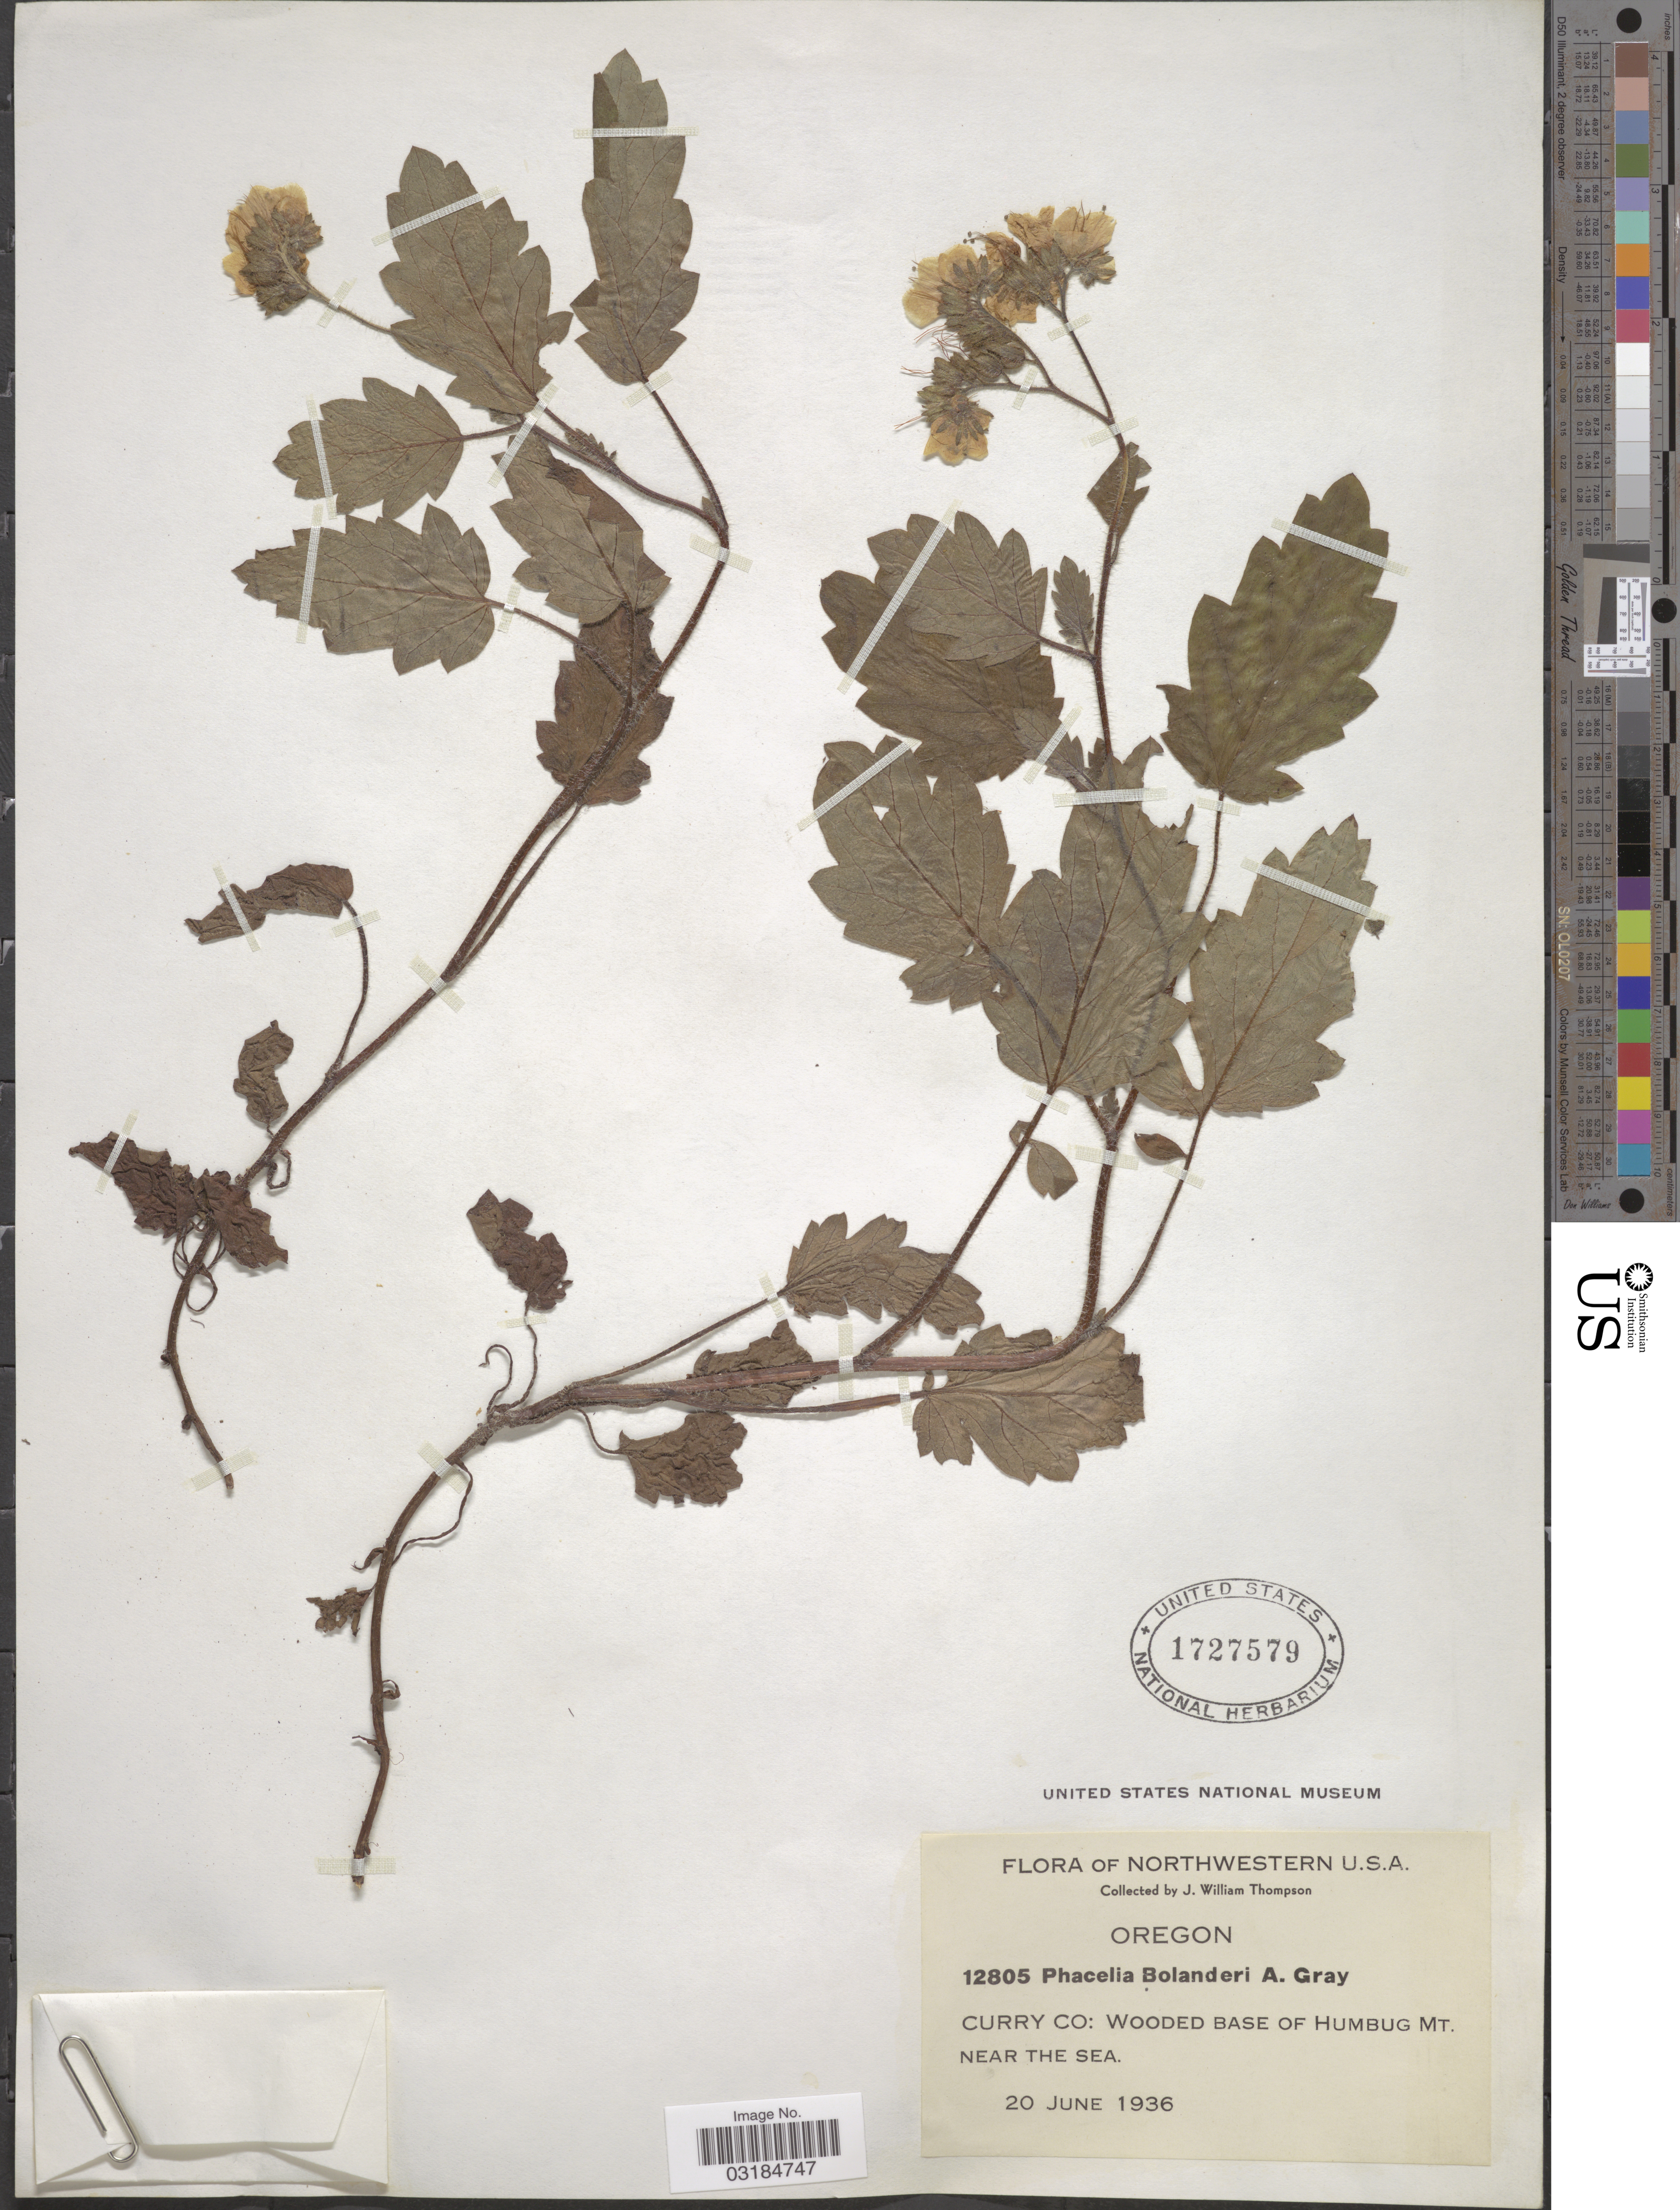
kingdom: Plantae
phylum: Tracheophyta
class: Magnoliopsida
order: Boraginales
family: Hydrophyllaceae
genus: Phacelia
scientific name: Phacelia bolanderi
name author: A. Gray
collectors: J. W. Thompson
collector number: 12805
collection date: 1936-06-20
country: United States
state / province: Oregon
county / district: Curry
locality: Northwestern U.S.A., Curry Co.: Wooded Base of Humbug Mt., Near The Sea.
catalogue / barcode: US 1727579